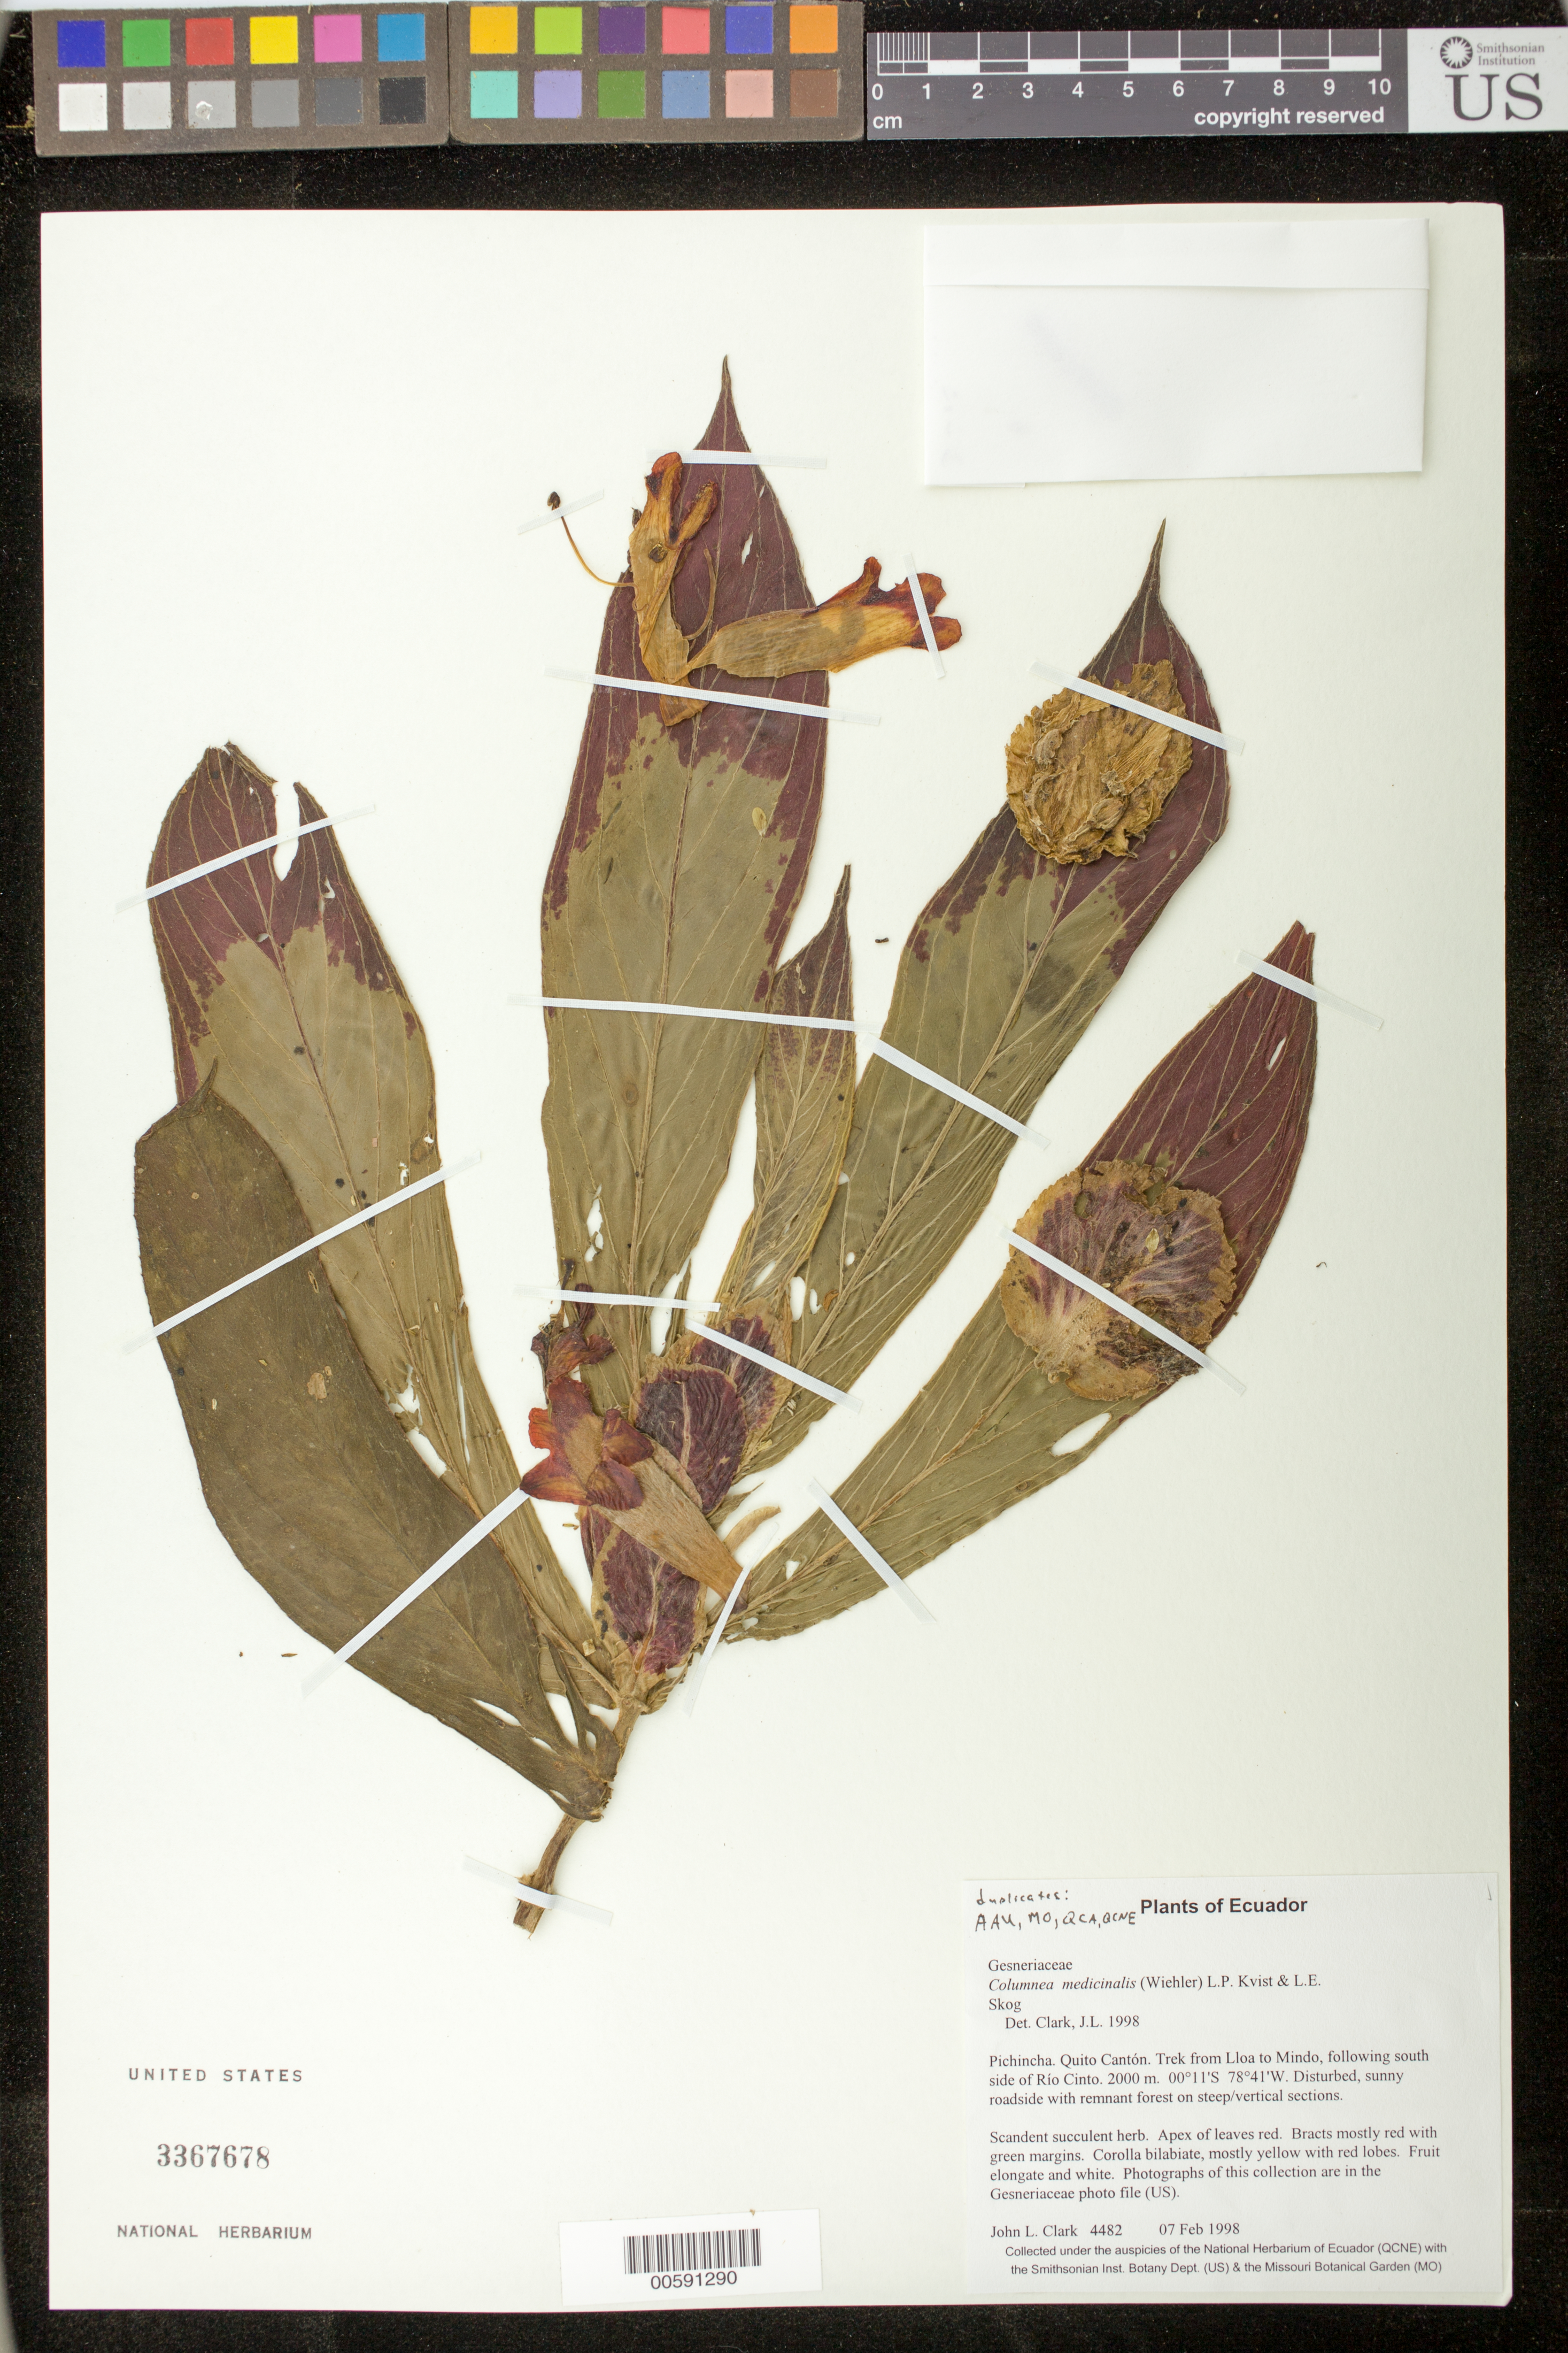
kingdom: Plantae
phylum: Tracheophyta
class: Magnoliopsida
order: Lamiales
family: Gesneriaceae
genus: Columnea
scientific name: Columnea medicinalis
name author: (Wiehler) L.E. Skog & L.P. Kvist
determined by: Clark, J. L., (SEL), The Marie Selby Botanical Garden (UNITED STATES)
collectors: J. L. Clark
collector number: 4482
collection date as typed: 07 Feb 1998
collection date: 1998-02-07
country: Ecuador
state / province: Pichincha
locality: Quito Cantón. Trek from Lloa to Mindo, following south side of Río Cinto.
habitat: Disturbed, sunny roadside with remnant forest on steep/vertical sections.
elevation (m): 2000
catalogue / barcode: US 3367678